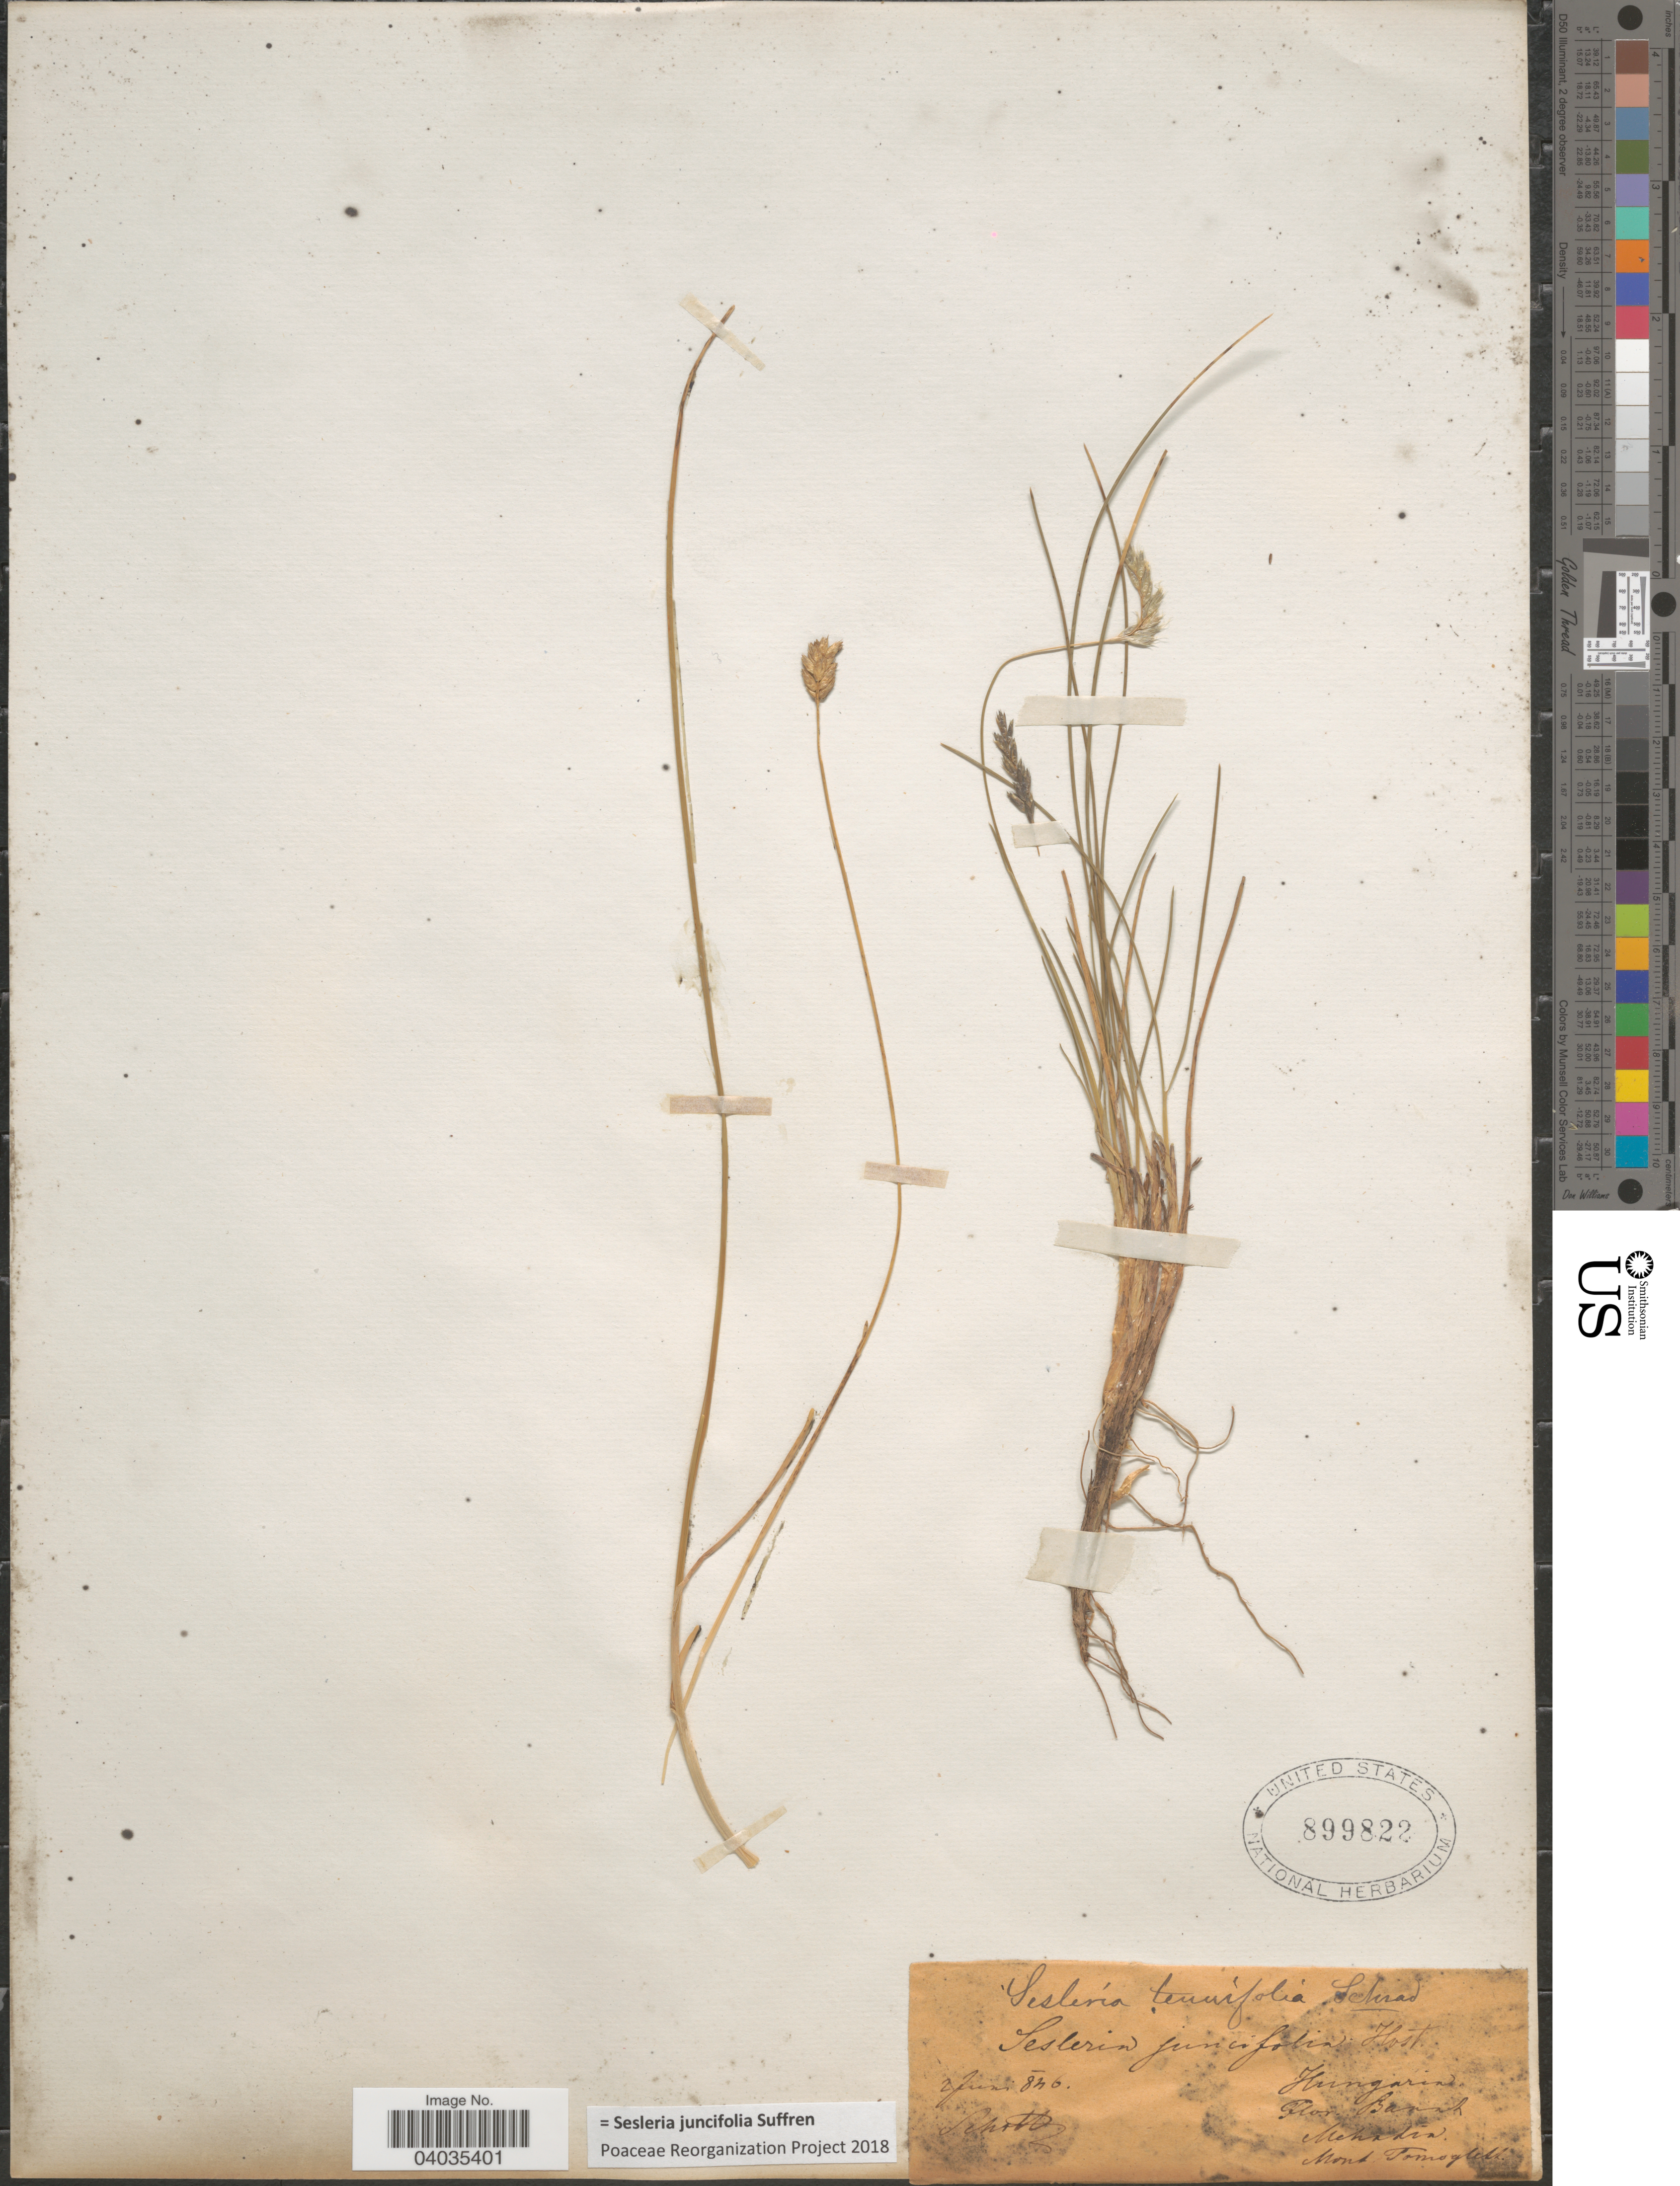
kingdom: Plantae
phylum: Tracheophyta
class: Liliopsida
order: Poales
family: Poaceae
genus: Sesleria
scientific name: Sesleria juncifolia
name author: Suffren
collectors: -. Schottz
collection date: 1846-06-02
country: Hungary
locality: Hungaria. Banat Mehadia Mont Tomoglell. [interpreted]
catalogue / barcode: US 899822